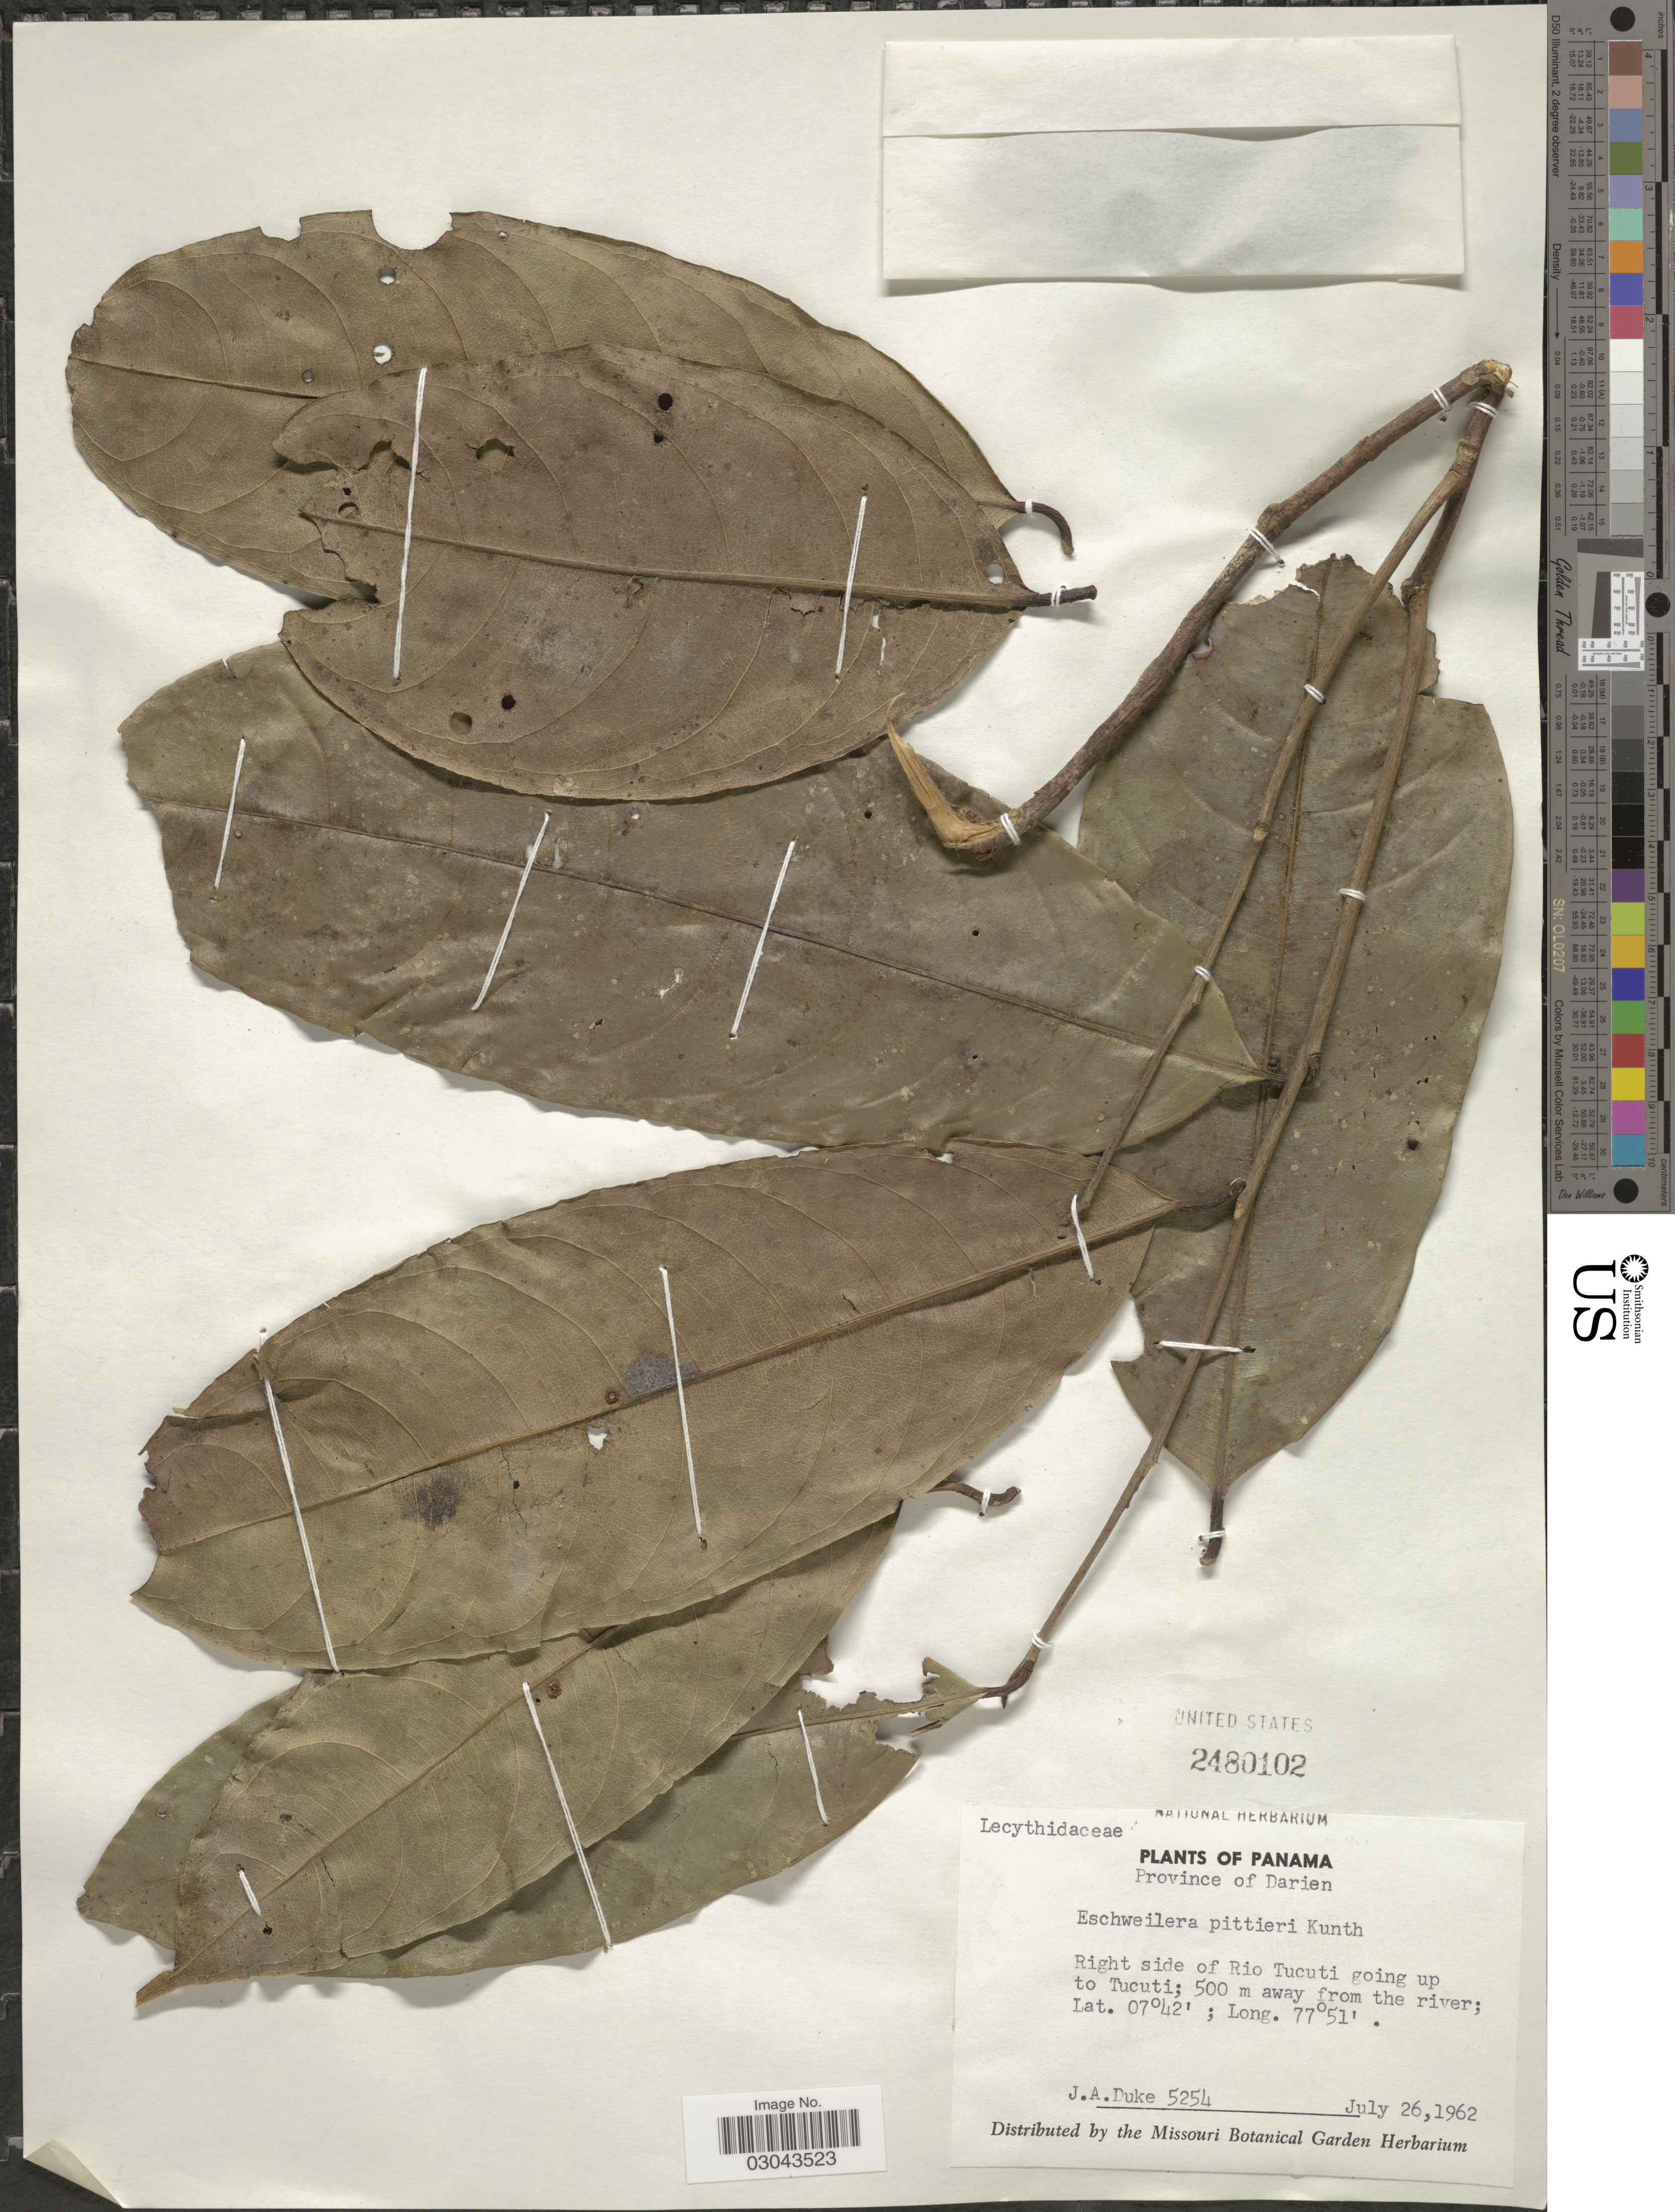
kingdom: Plantae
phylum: Tracheophyta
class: Magnoliopsida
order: Ericales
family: Lecythidaceae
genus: Eschweilera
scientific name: Eschweilera pittieri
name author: R. Knuth in Engl.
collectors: J. A. Duke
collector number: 5254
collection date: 1962-07-26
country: Panama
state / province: Darién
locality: Right side of Rio Tucuti going up to Tucuti; 500 m away from the river.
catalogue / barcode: US 2480102